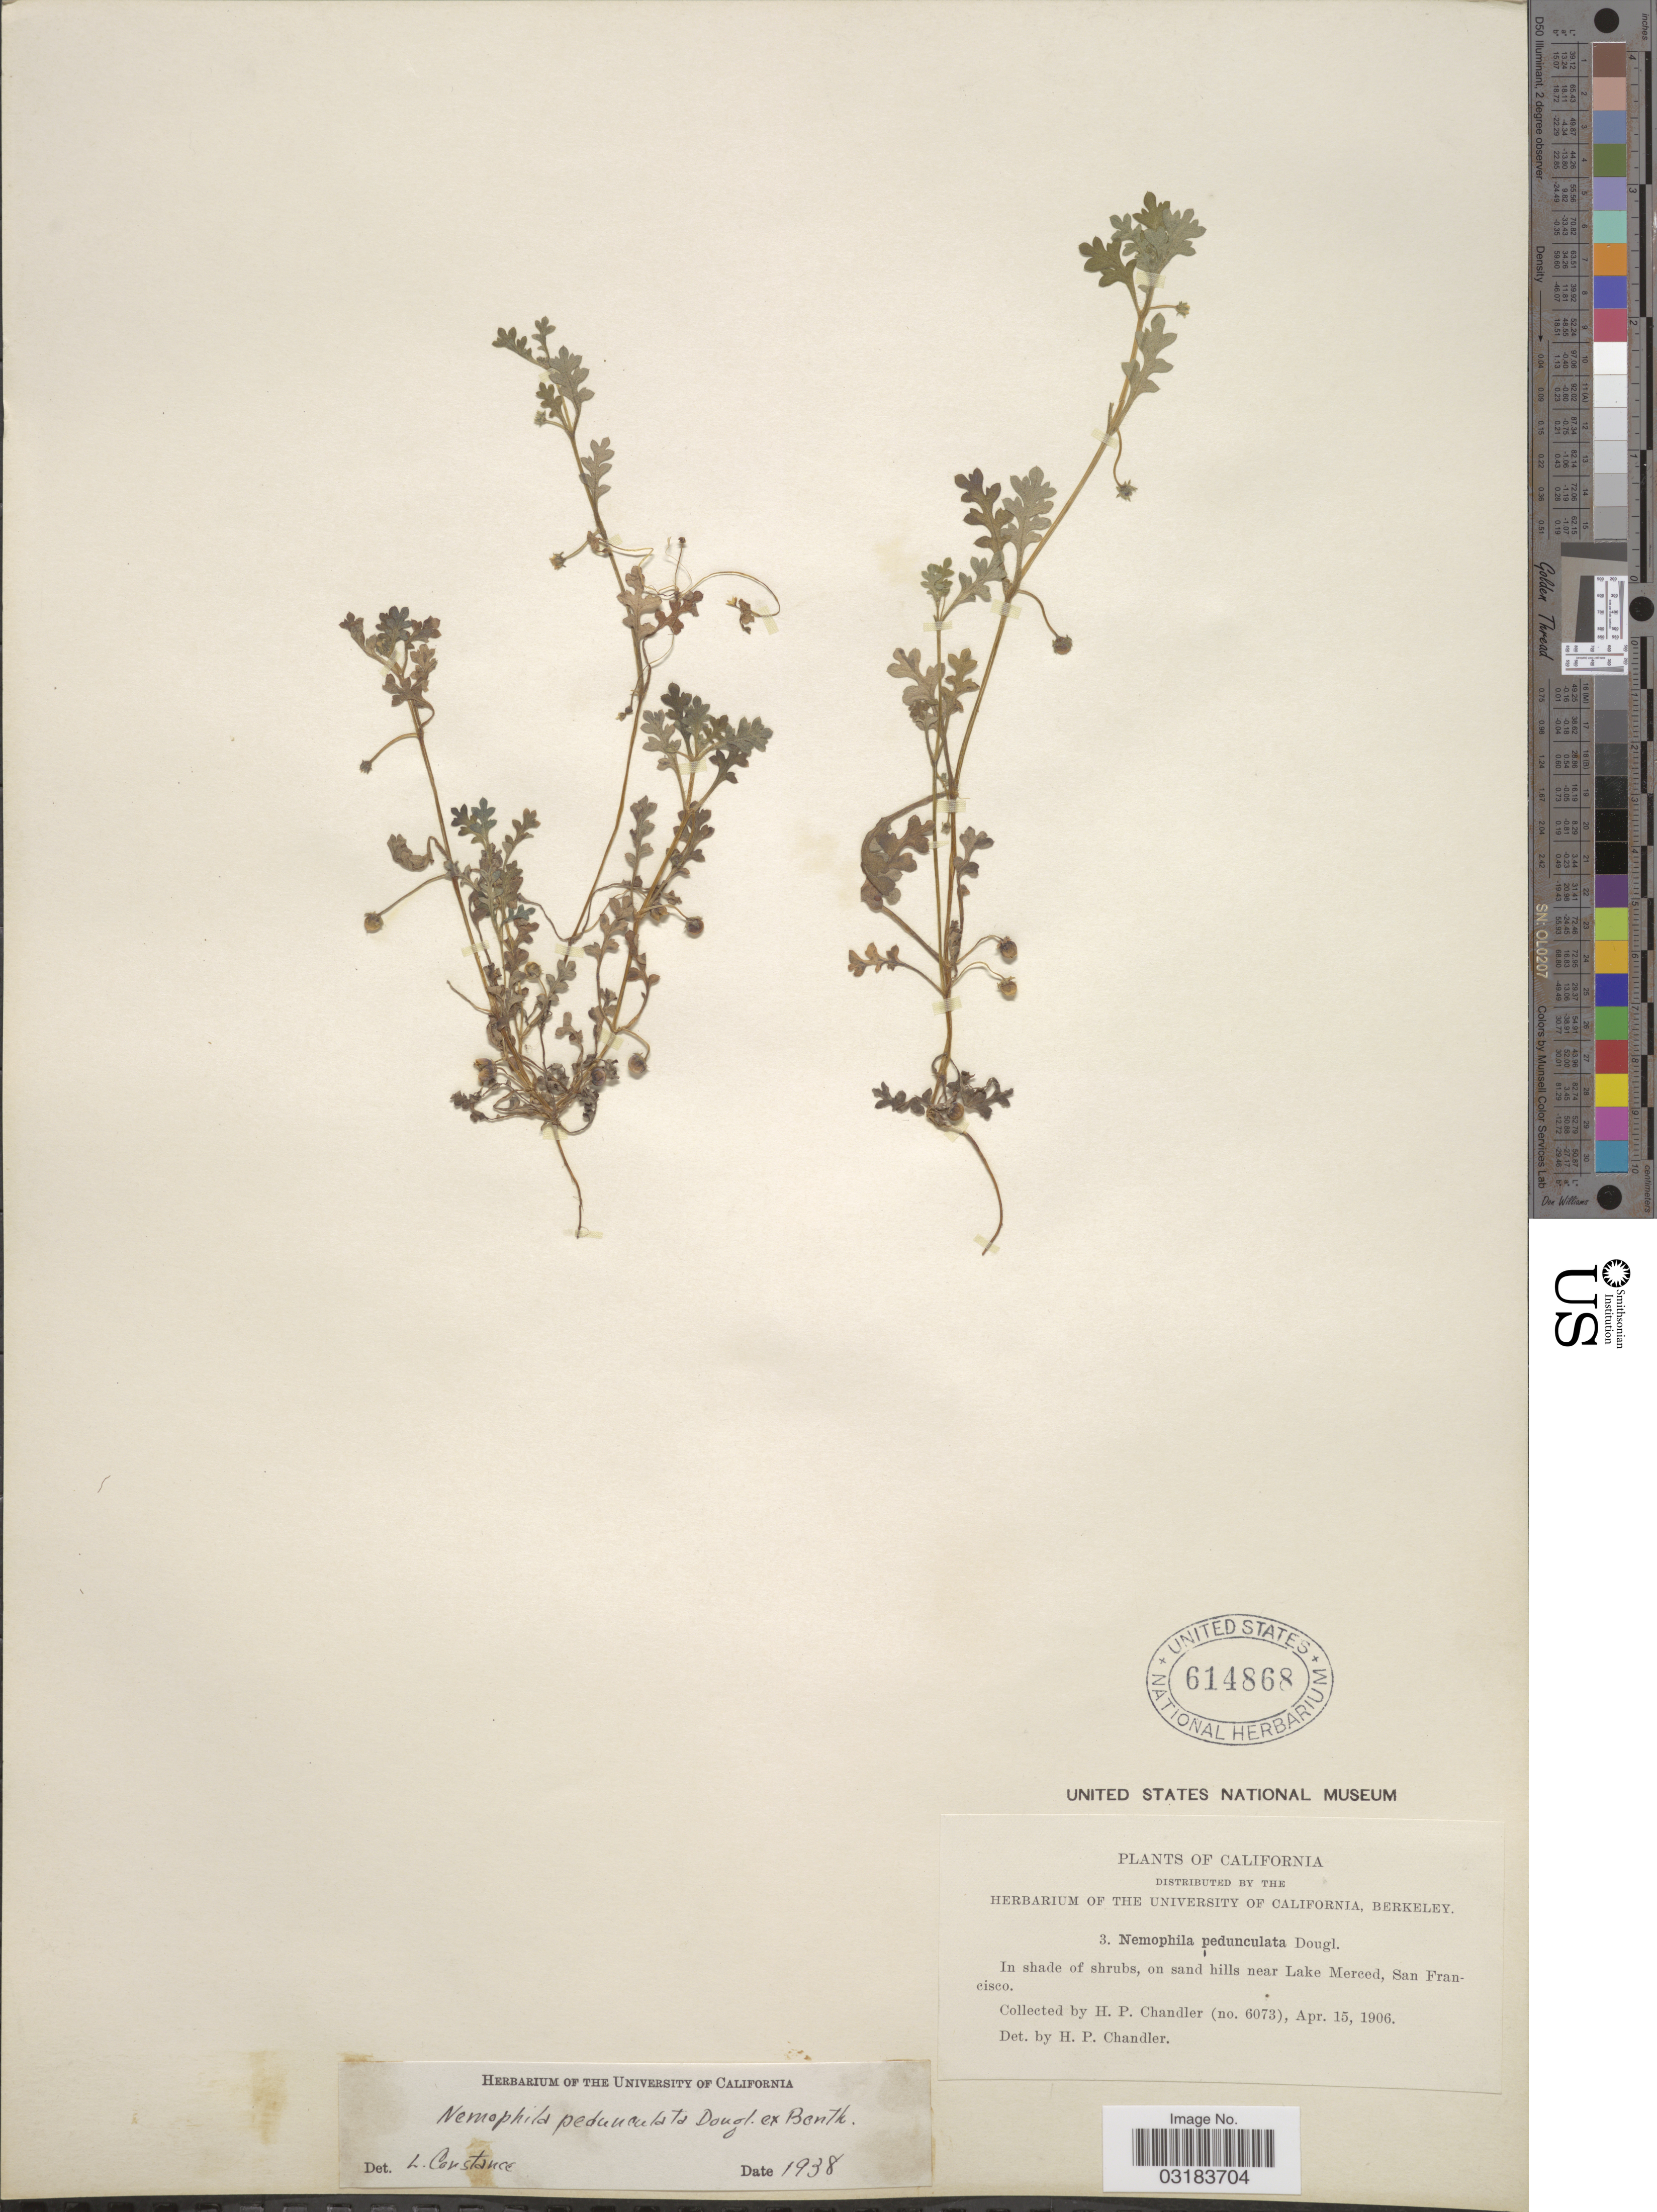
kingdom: Plantae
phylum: Tracheophyta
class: Magnoliopsida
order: Boraginales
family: Hydrophyllaceae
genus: Nemophila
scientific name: Nemophila pedunculata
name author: Douglas ex Benth.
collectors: H. Chandler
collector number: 6073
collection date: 1906-04-15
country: United States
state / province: California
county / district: San Francisco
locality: On sand hills near Lake Merced, San Francisco.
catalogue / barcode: US 614868